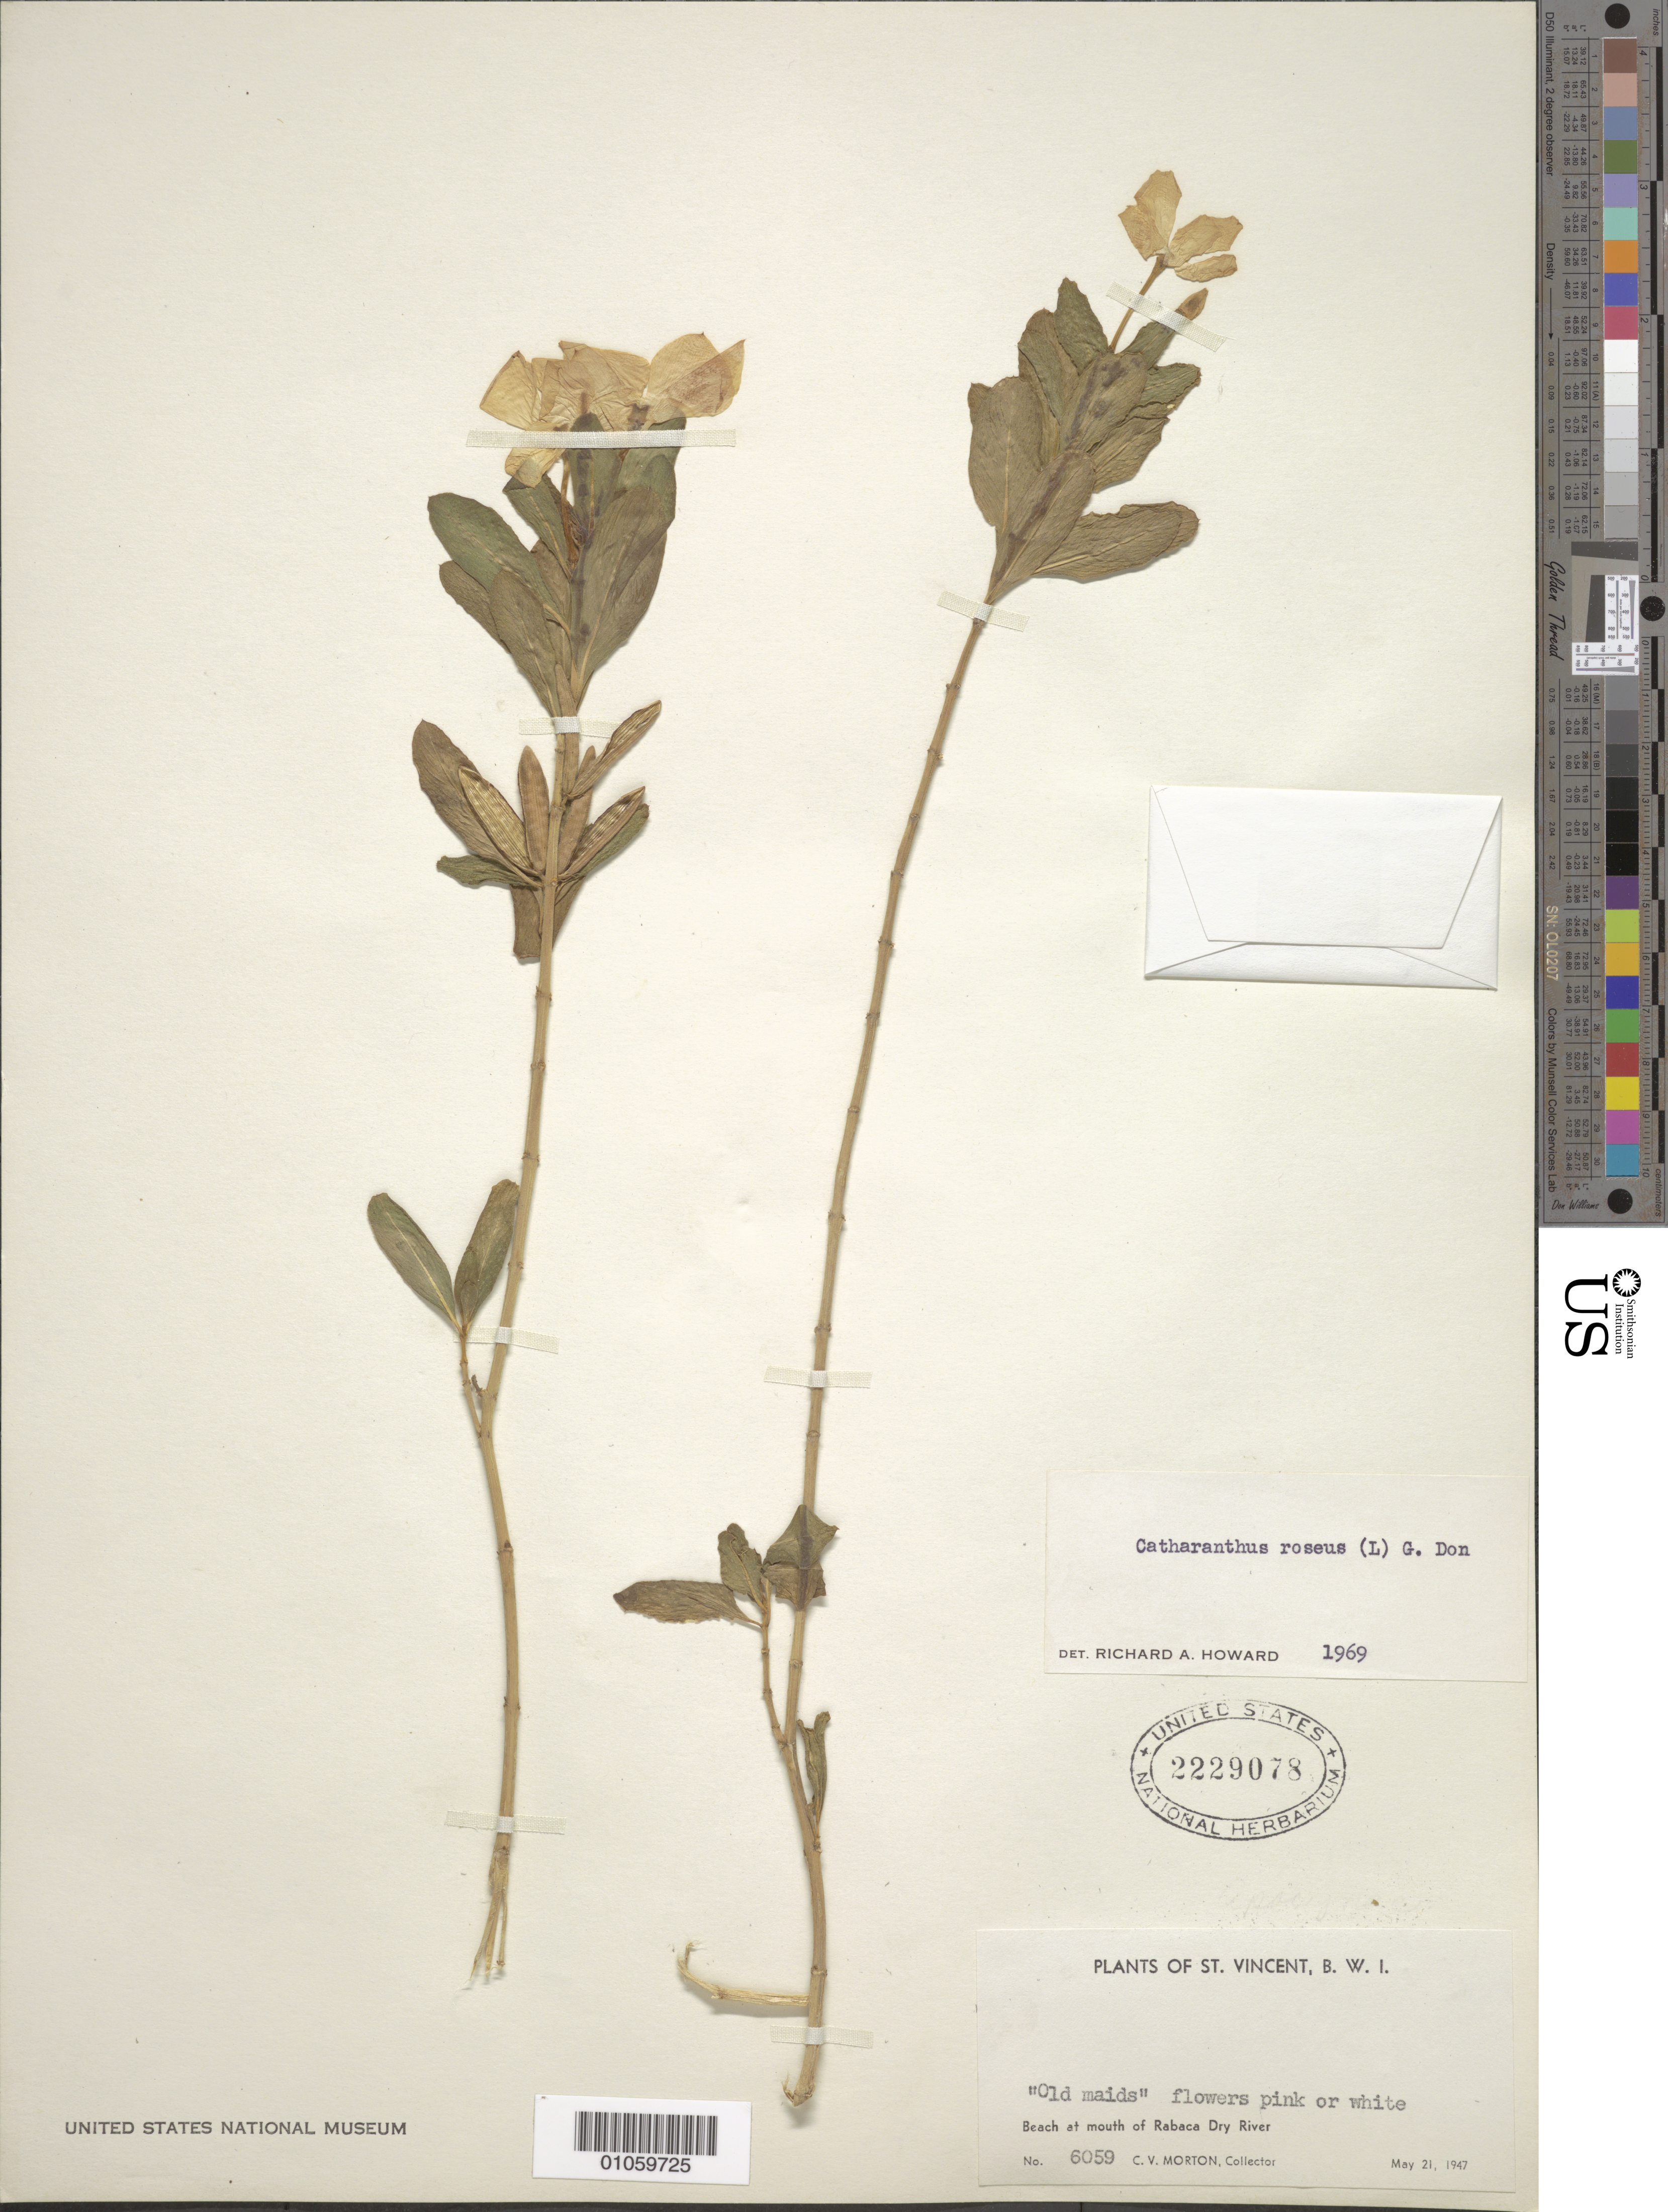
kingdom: Plantae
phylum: Tracheophyta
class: Magnoliopsida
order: Gentianales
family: Apocynaceae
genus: Lochnera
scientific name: Lochnera rosea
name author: (L.) Rchb. ex Endl.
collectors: C. V. Morton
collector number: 6059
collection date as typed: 21 May 1947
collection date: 1947-05-21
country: St. Vincent - Grenadines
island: St. Vincent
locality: Beach at mouth of Rabaca Dry River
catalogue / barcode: US 2229078